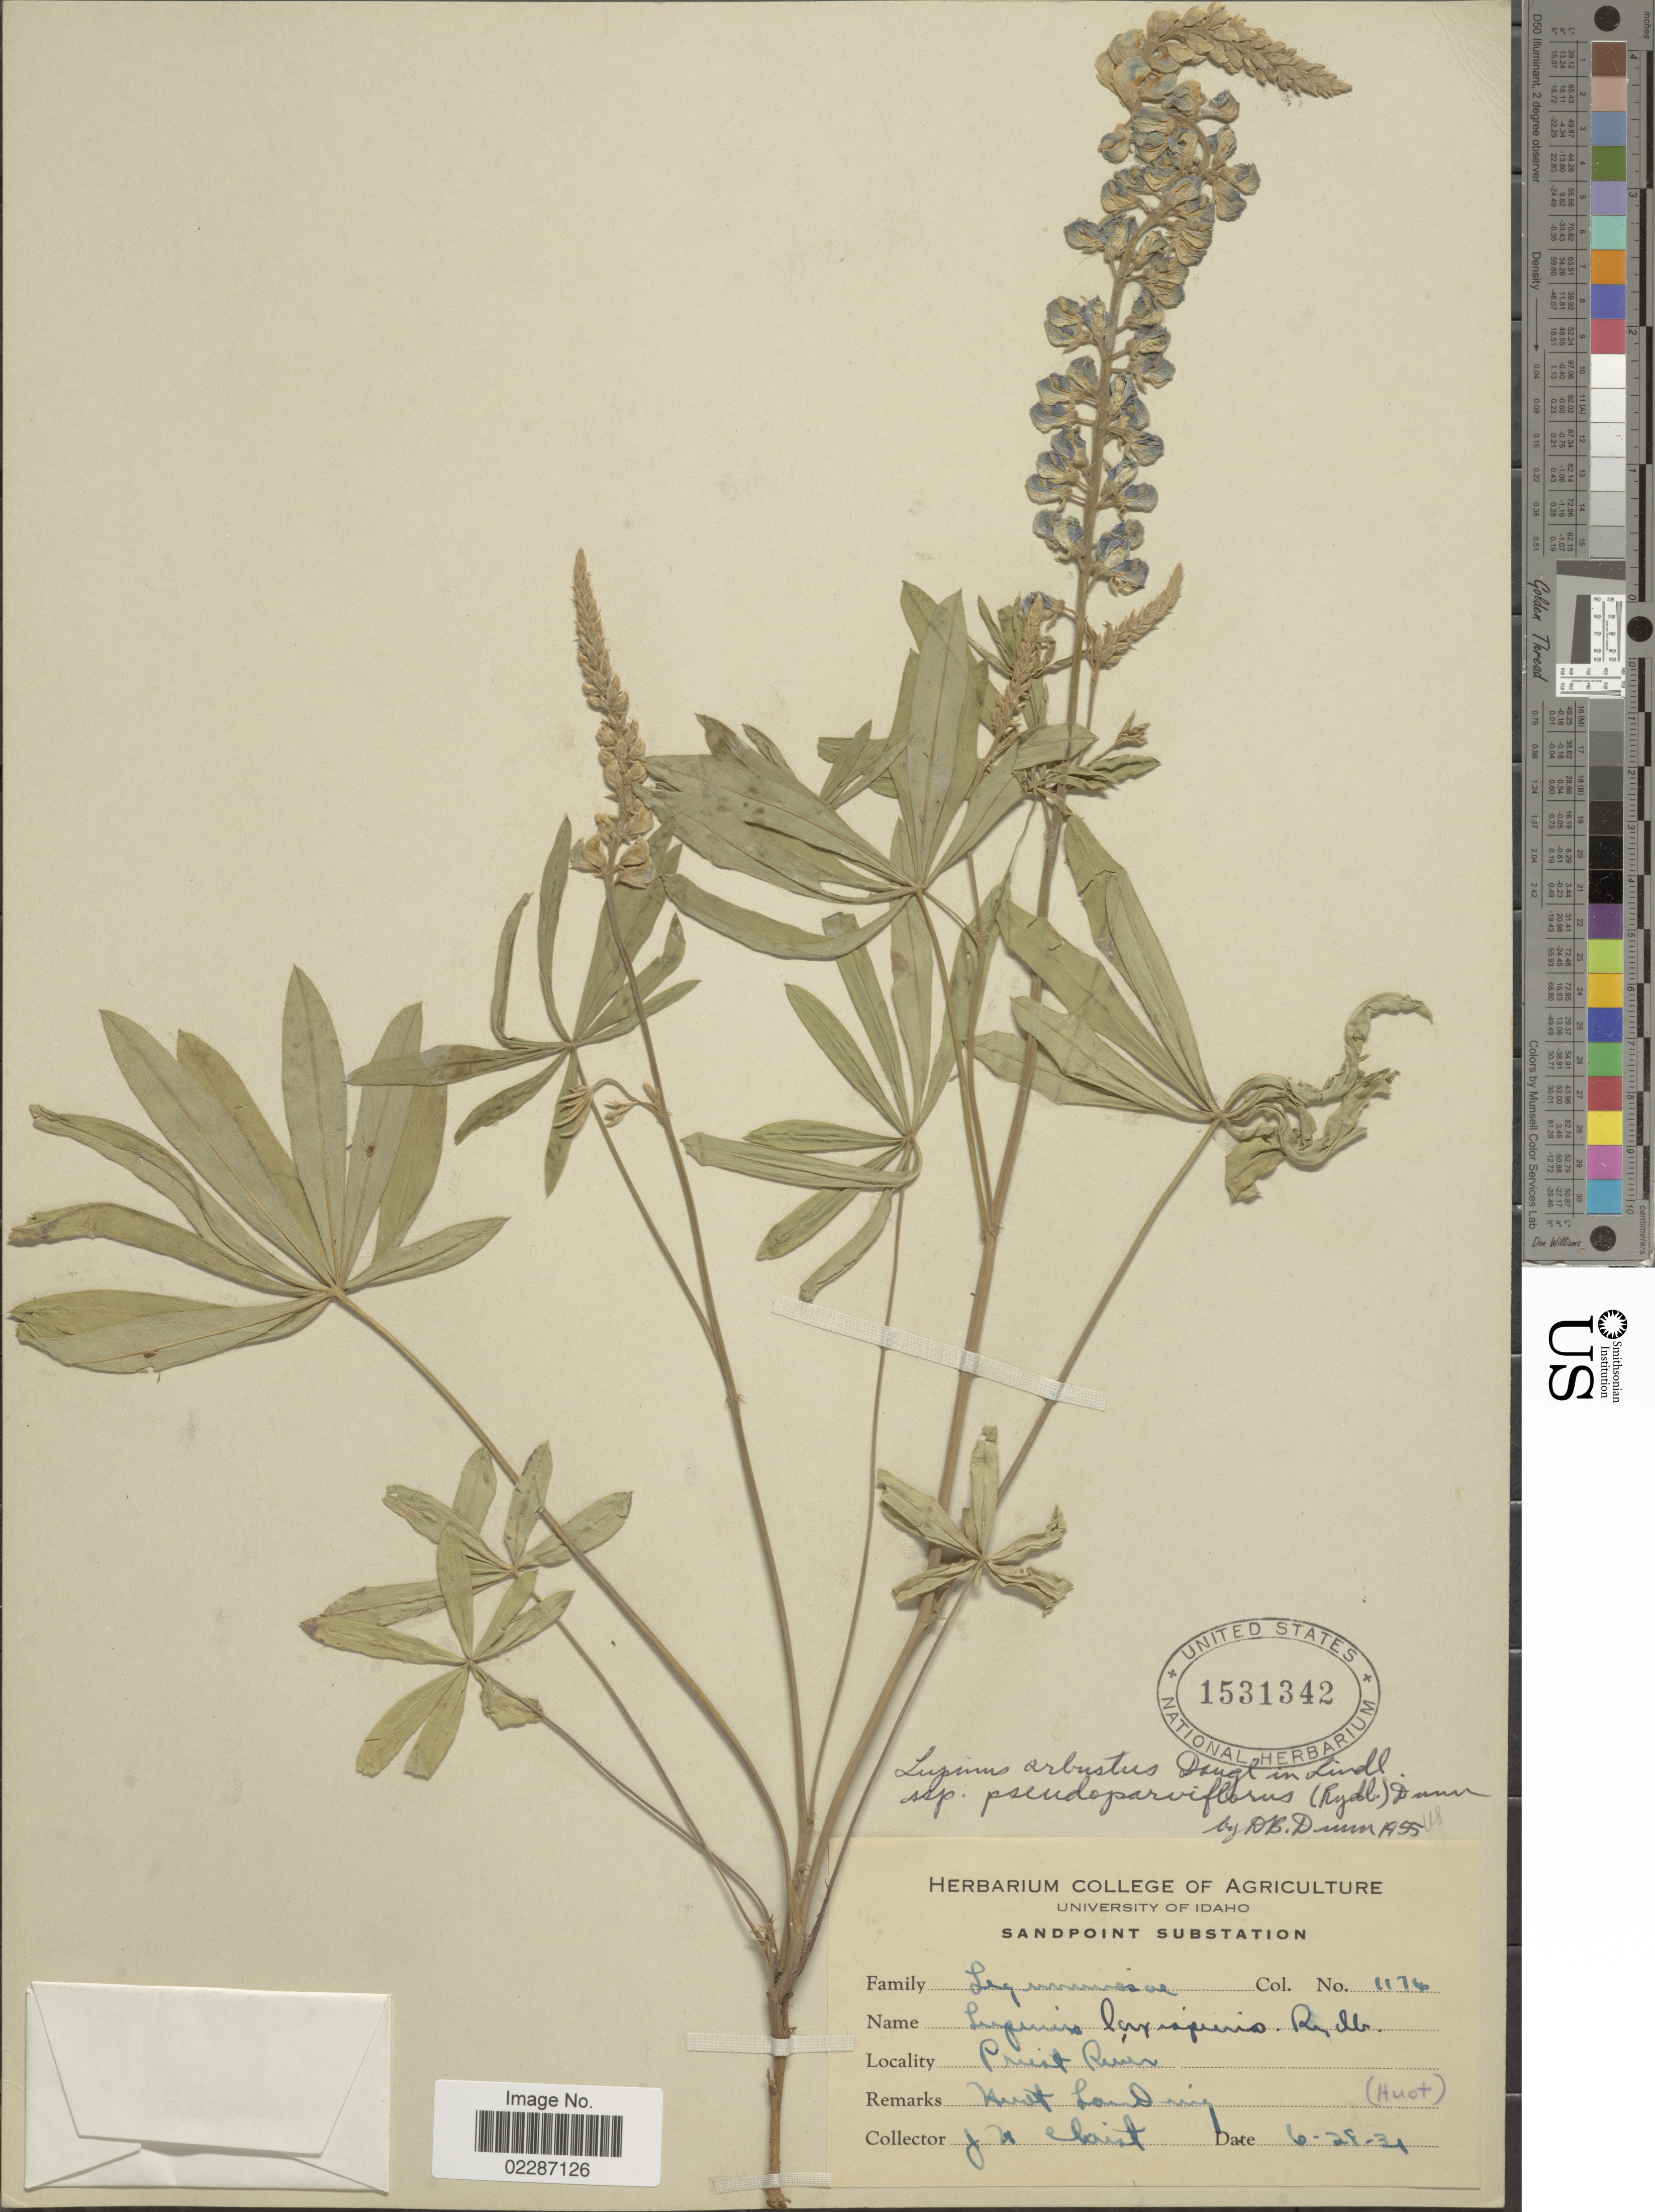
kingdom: Plantae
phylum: Tracheophyta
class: Magnoliopsida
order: Fabales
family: Fabaceae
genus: Lupinus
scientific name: Lupinus pseudoparviflorus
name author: Rydb.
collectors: J. H. Christ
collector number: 1176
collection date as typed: Transcribed d/m/y: 28/6/34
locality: Priest Ruines [interpreted]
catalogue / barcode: US 1531342